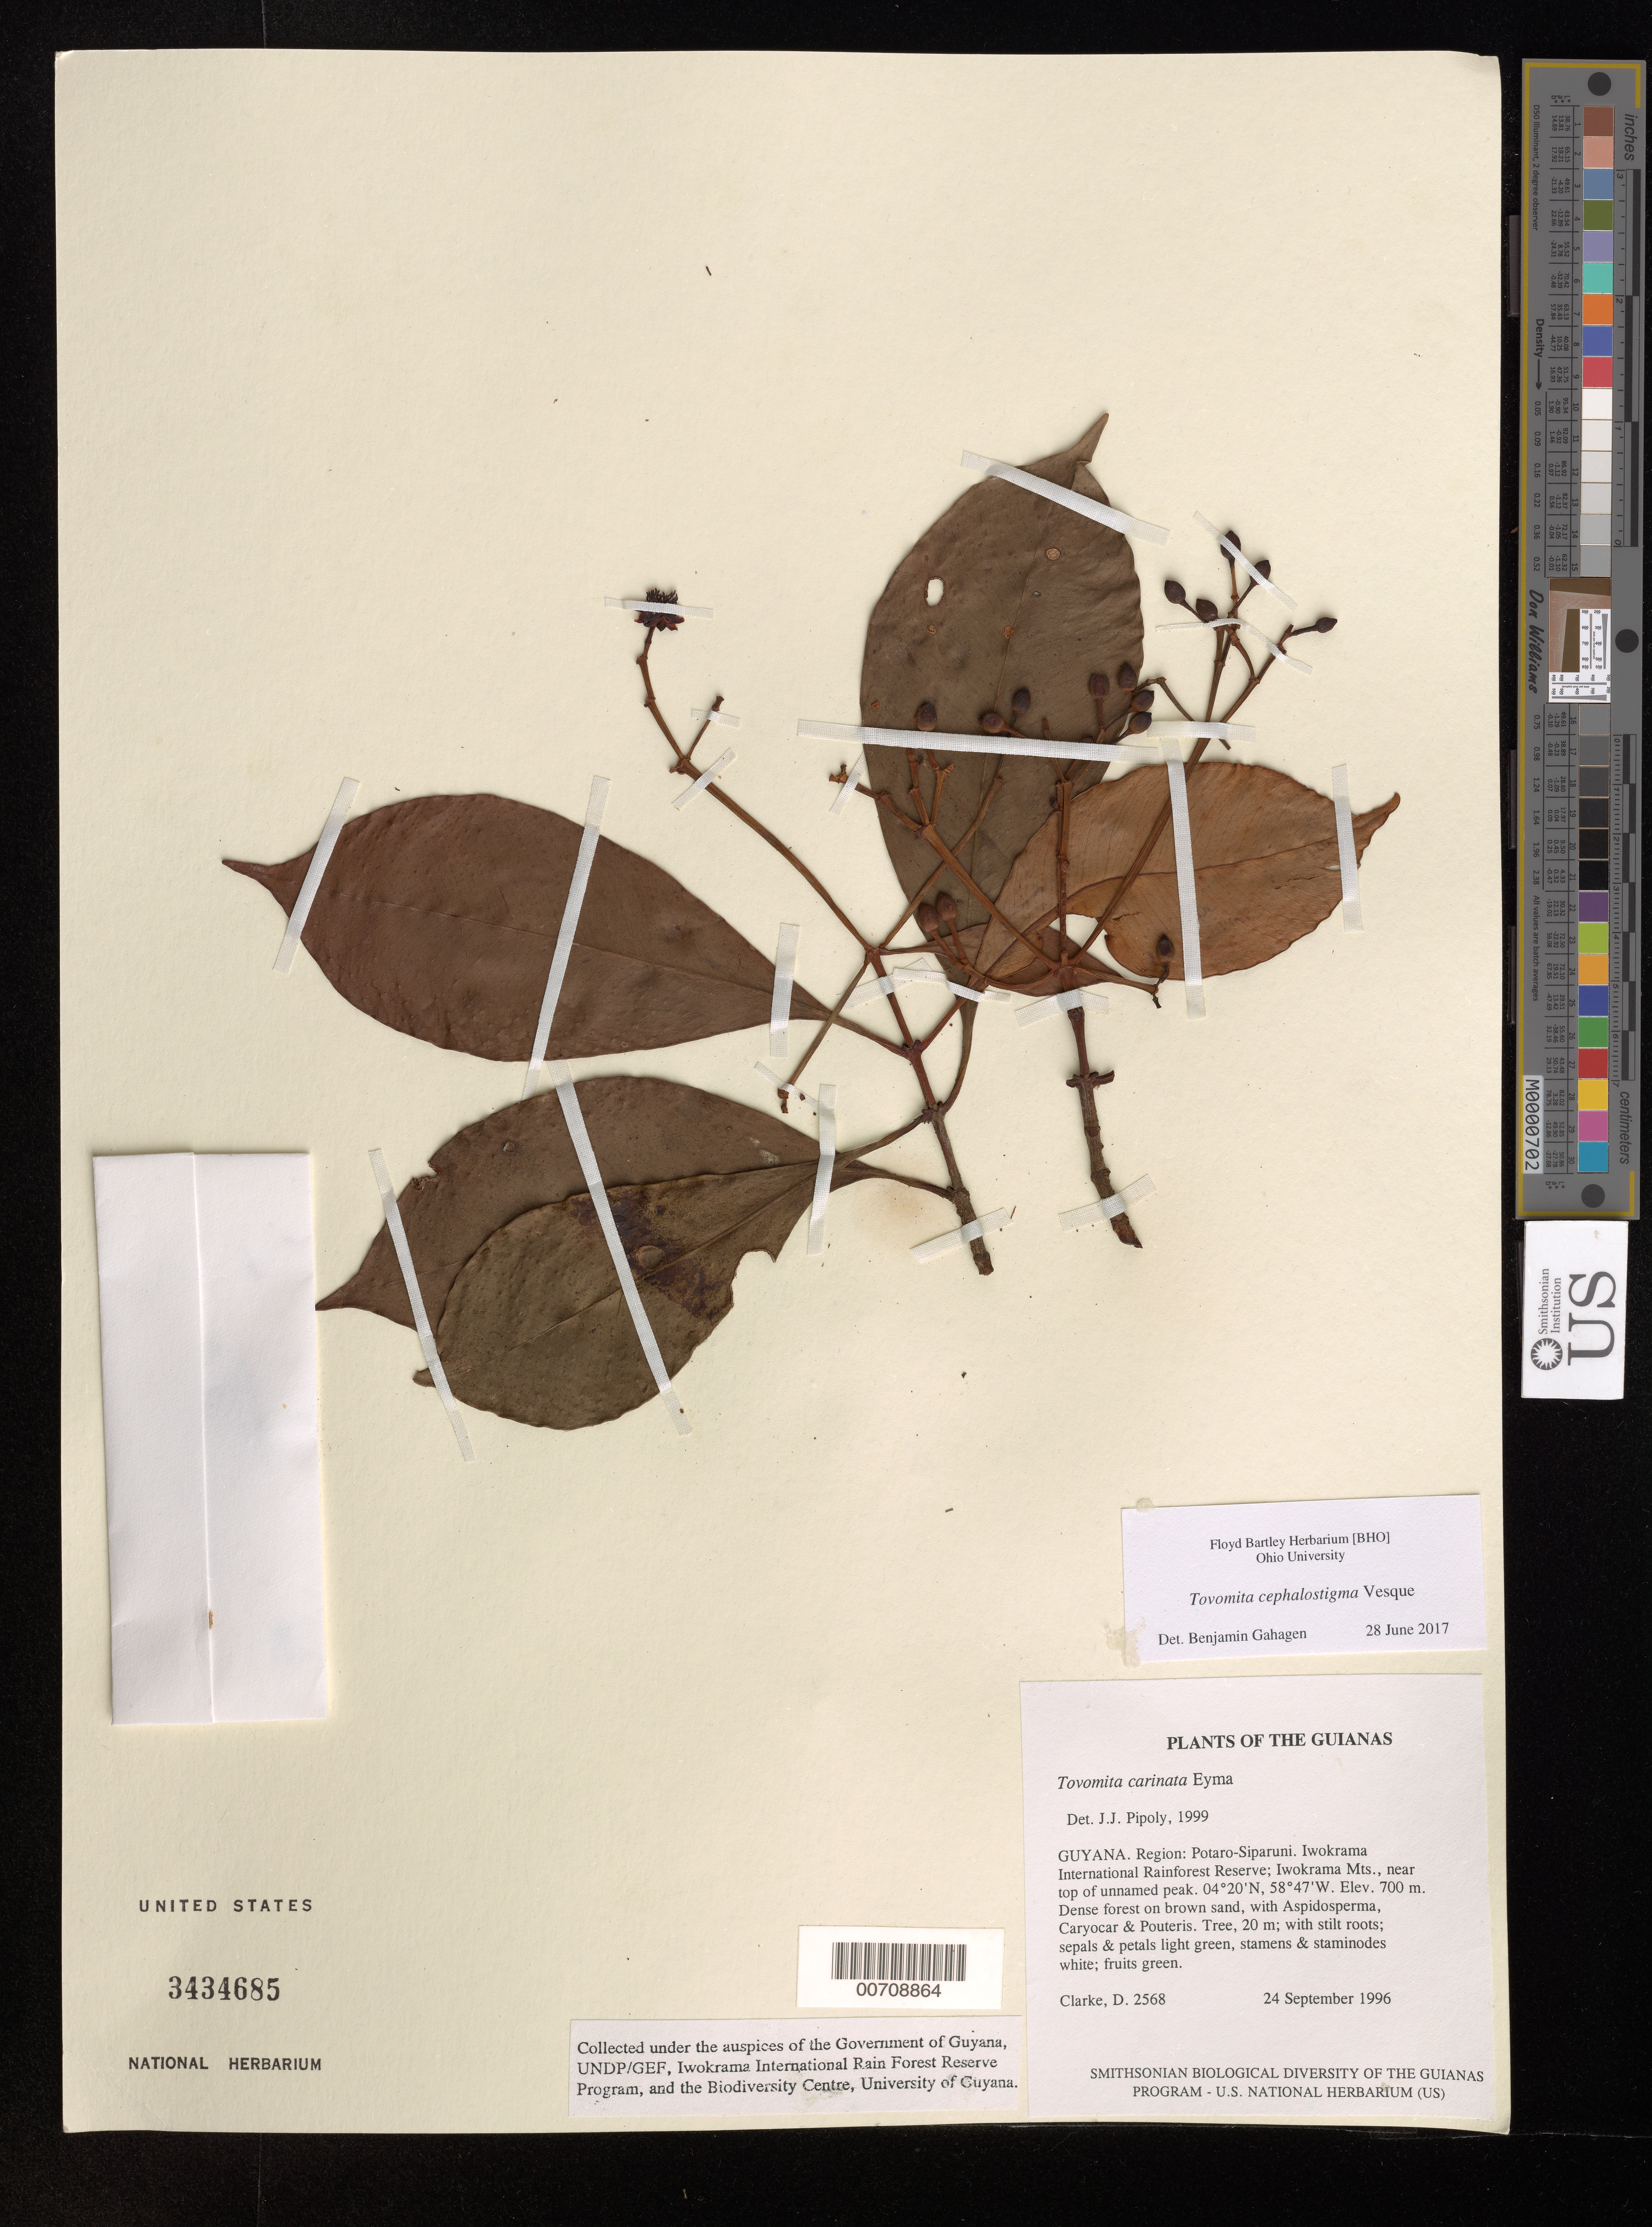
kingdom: Plantae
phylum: Tracheophyta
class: Magnoliopsida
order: Malpighiales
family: Clusiaceae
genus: Tovomita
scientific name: Tovomita cephalostigma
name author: Vesque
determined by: Gahagen, Benjamin, (BHO), Ohio University (UNITED STATES)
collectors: H. D. Clarke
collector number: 2568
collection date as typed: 24 September 1996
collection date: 1996-09-24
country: Guyana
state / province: Potaro-Siparuni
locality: Iwokrama International Rainforest Reserve; Iwokrama Mts., near top of unnamed peak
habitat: Dense forest on brown sand, with Aspidosperma, Caryocar & Pouteria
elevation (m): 700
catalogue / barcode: US 3434685